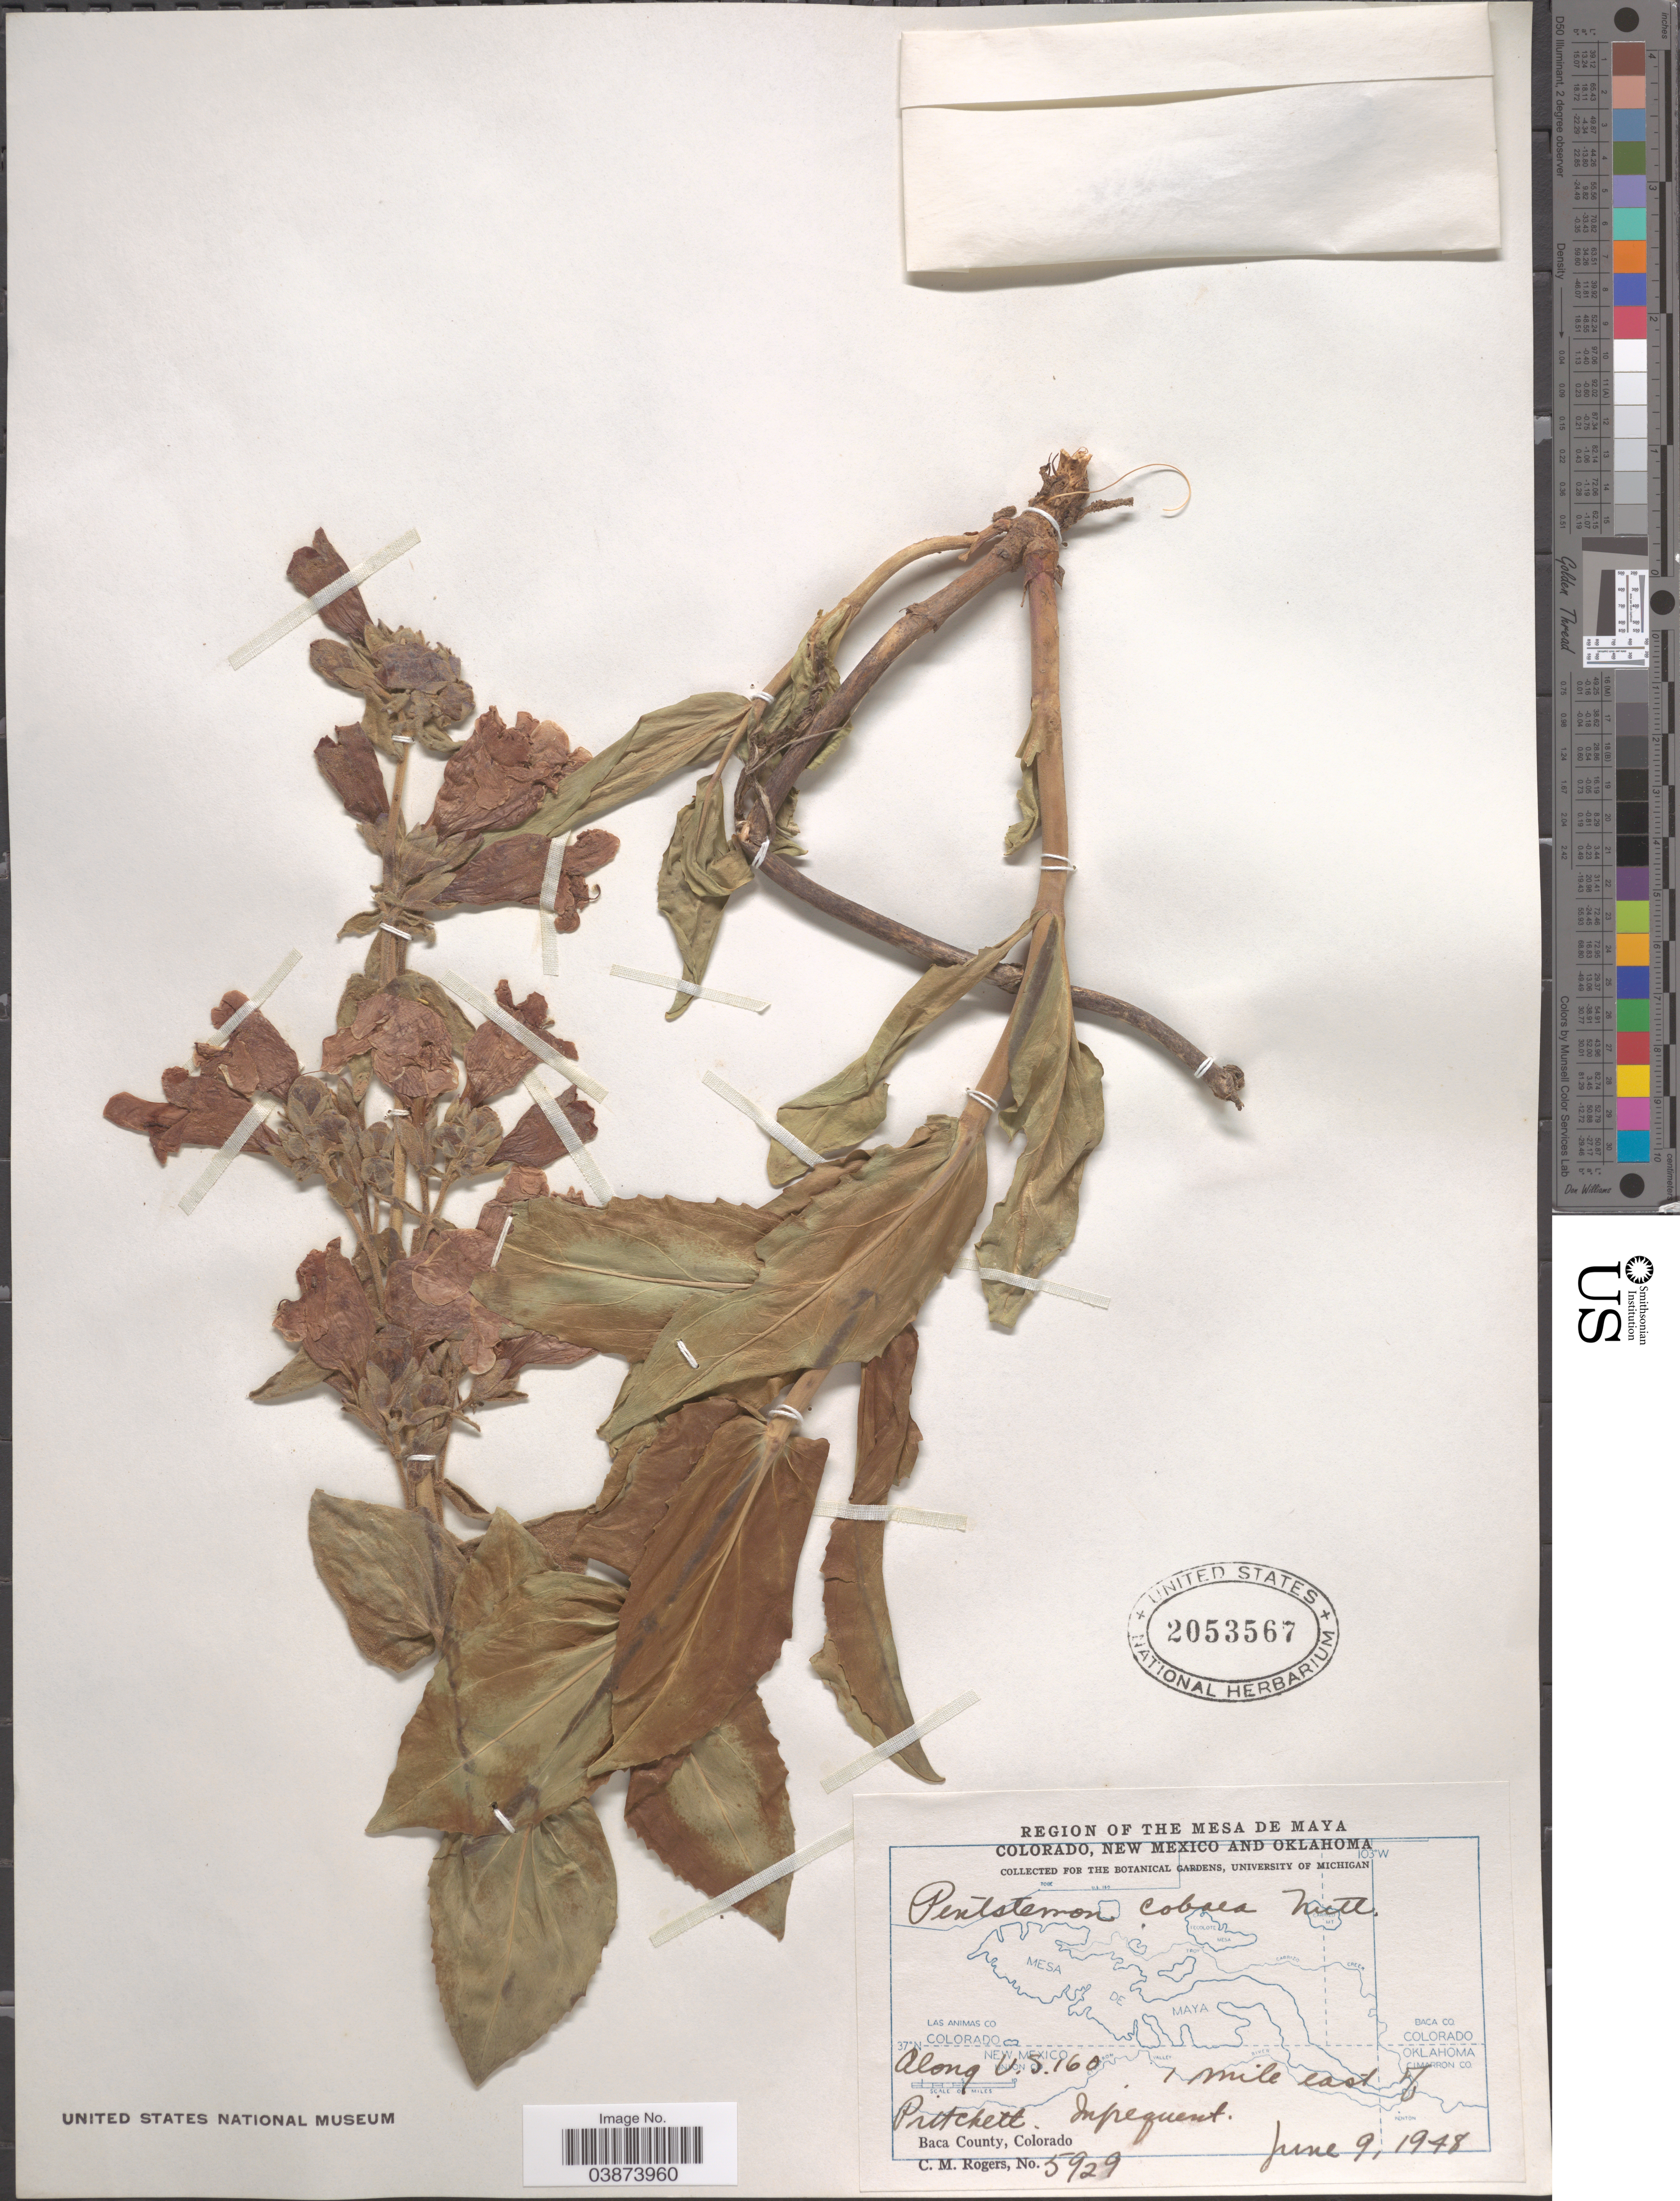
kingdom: Plantae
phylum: Tracheophyta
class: Magnoliopsida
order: Lamiales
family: Plantaginaceae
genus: Penstemon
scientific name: Penstemon cobaea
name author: (Nutt.)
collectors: C. M. Rogers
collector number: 5929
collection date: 1948-06-09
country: United States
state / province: Colorado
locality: Region of the Mesa de Maya. Along U.S. 160, 1 mile east of Pritchett. Baca County.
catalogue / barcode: US 2053567